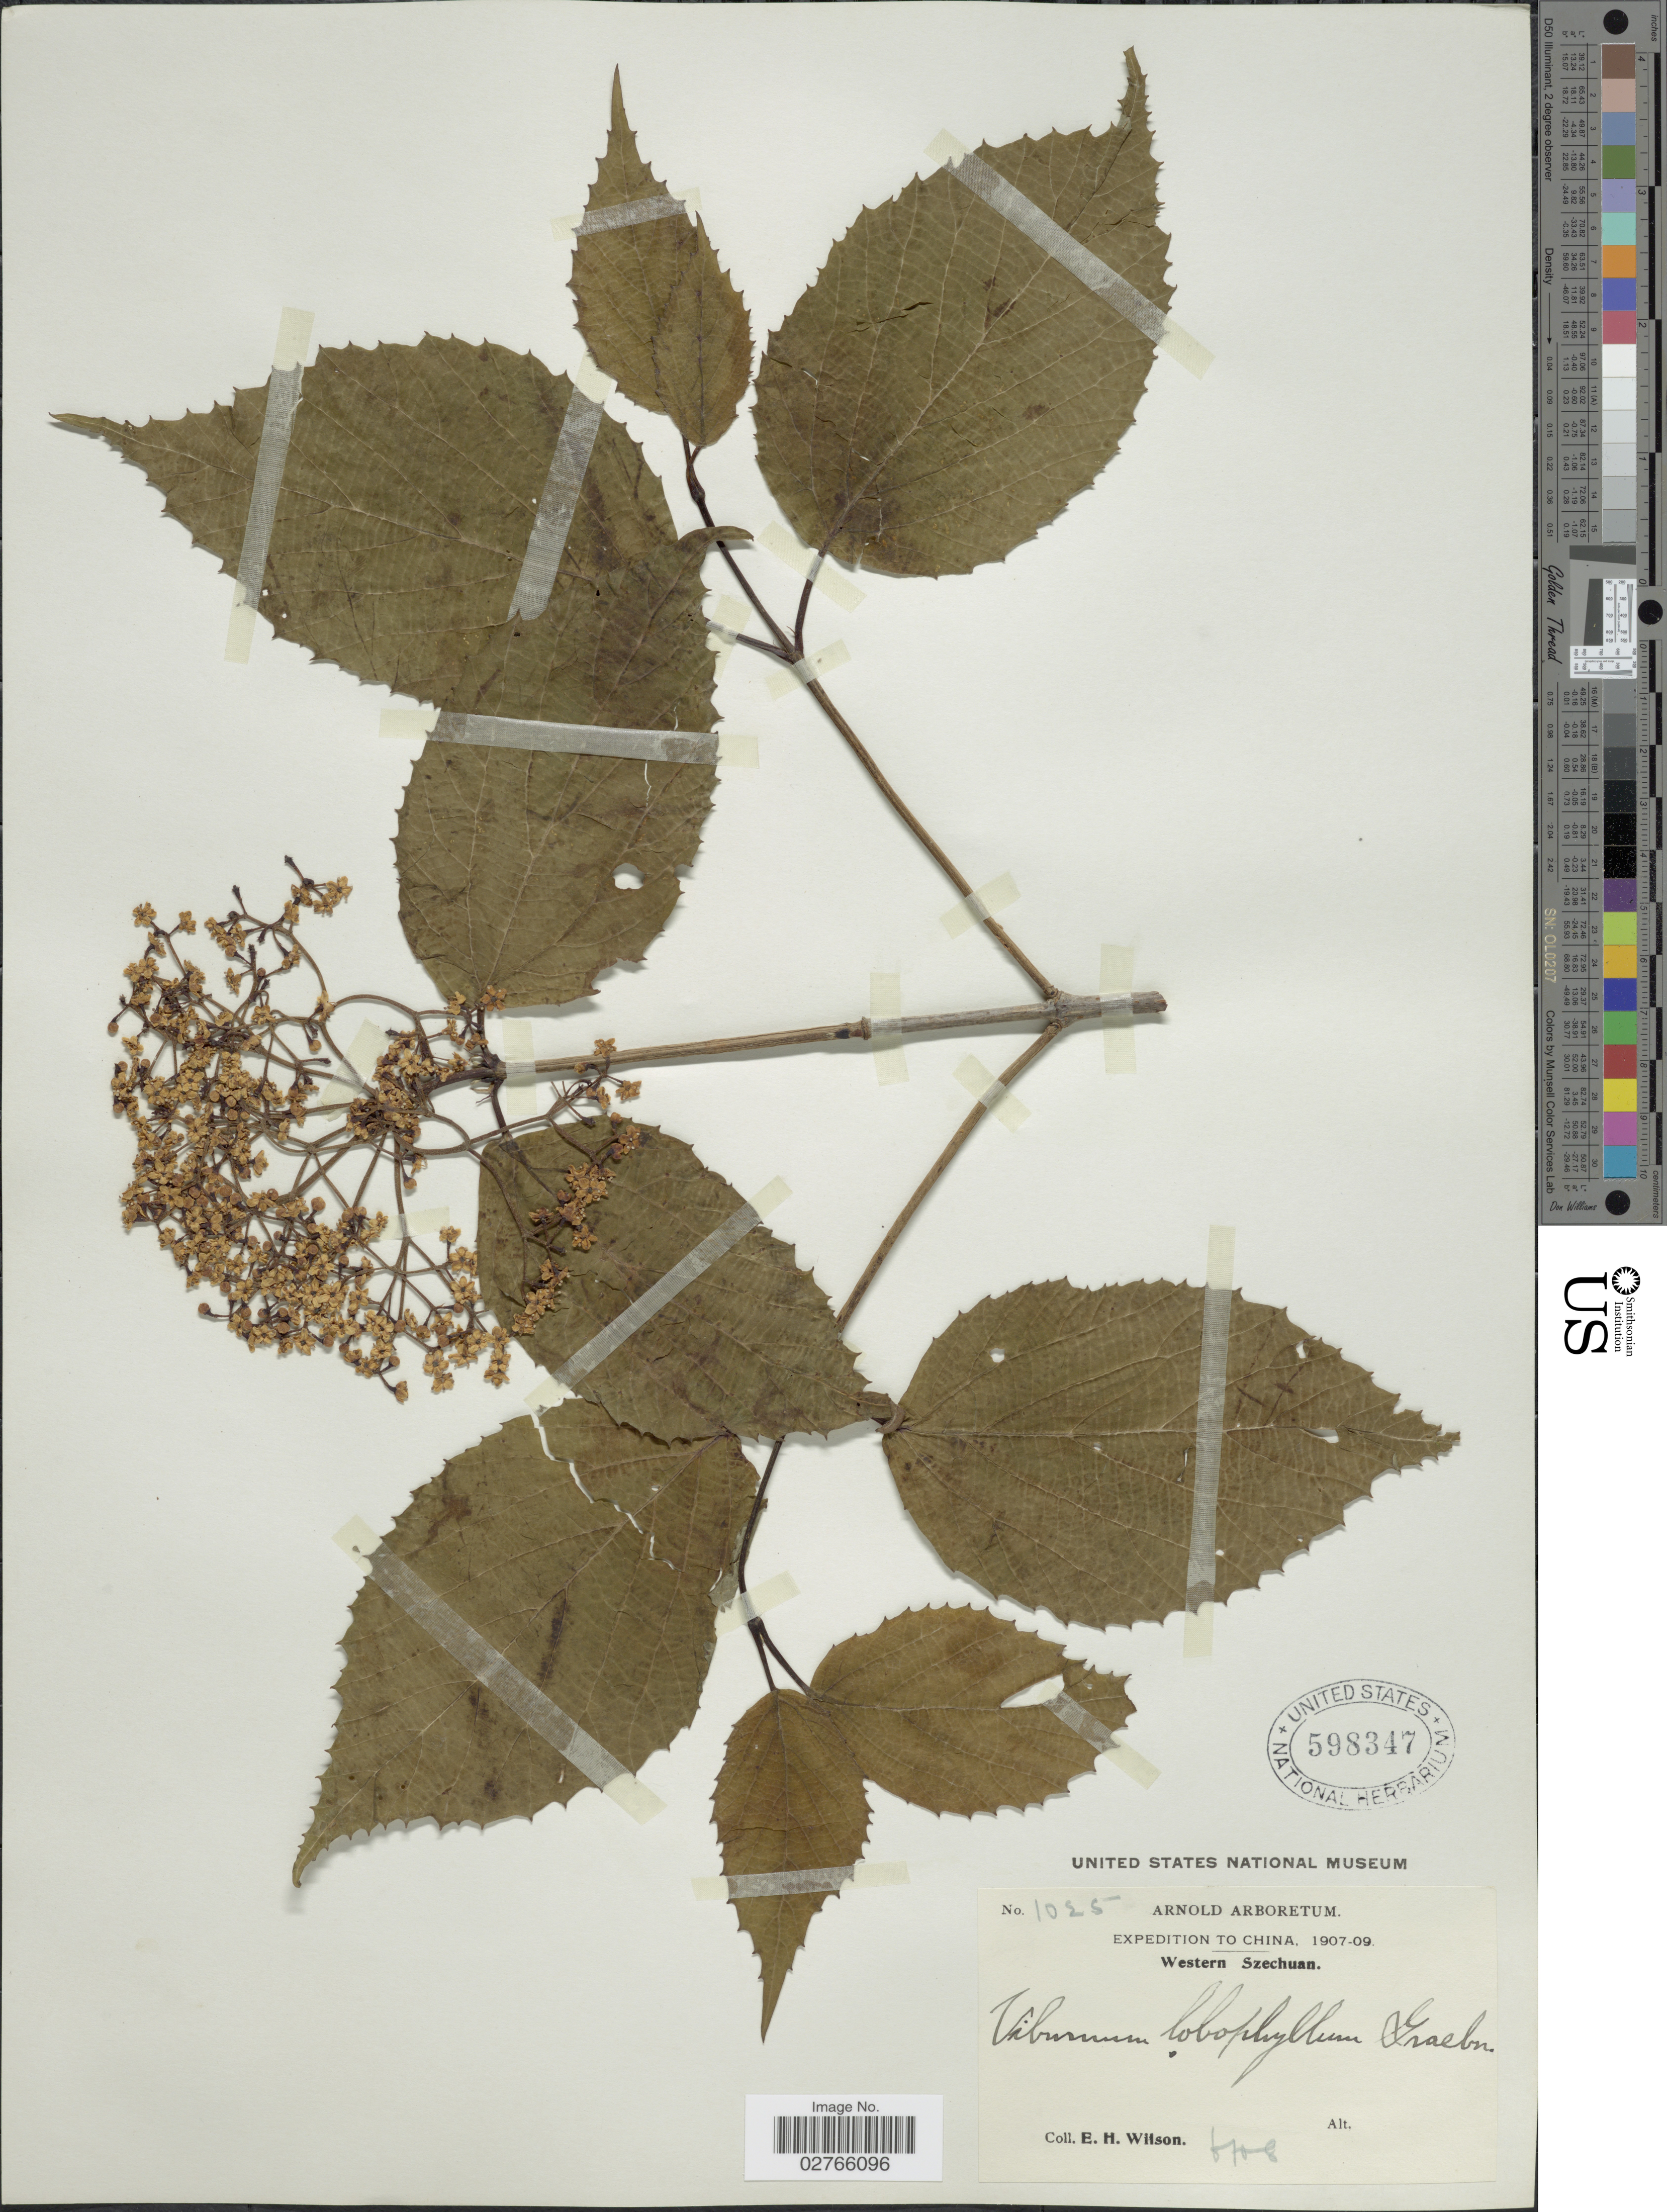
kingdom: Plantae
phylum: Tracheophyta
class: Magnoliopsida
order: Dipsacales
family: Viburnaceae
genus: Viburnum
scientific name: Viburnum lobophyllum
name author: Graebn.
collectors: E. Wilson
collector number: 1025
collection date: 1908-06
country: China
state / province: Sichuan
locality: Western Szechuan.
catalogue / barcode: US 598347